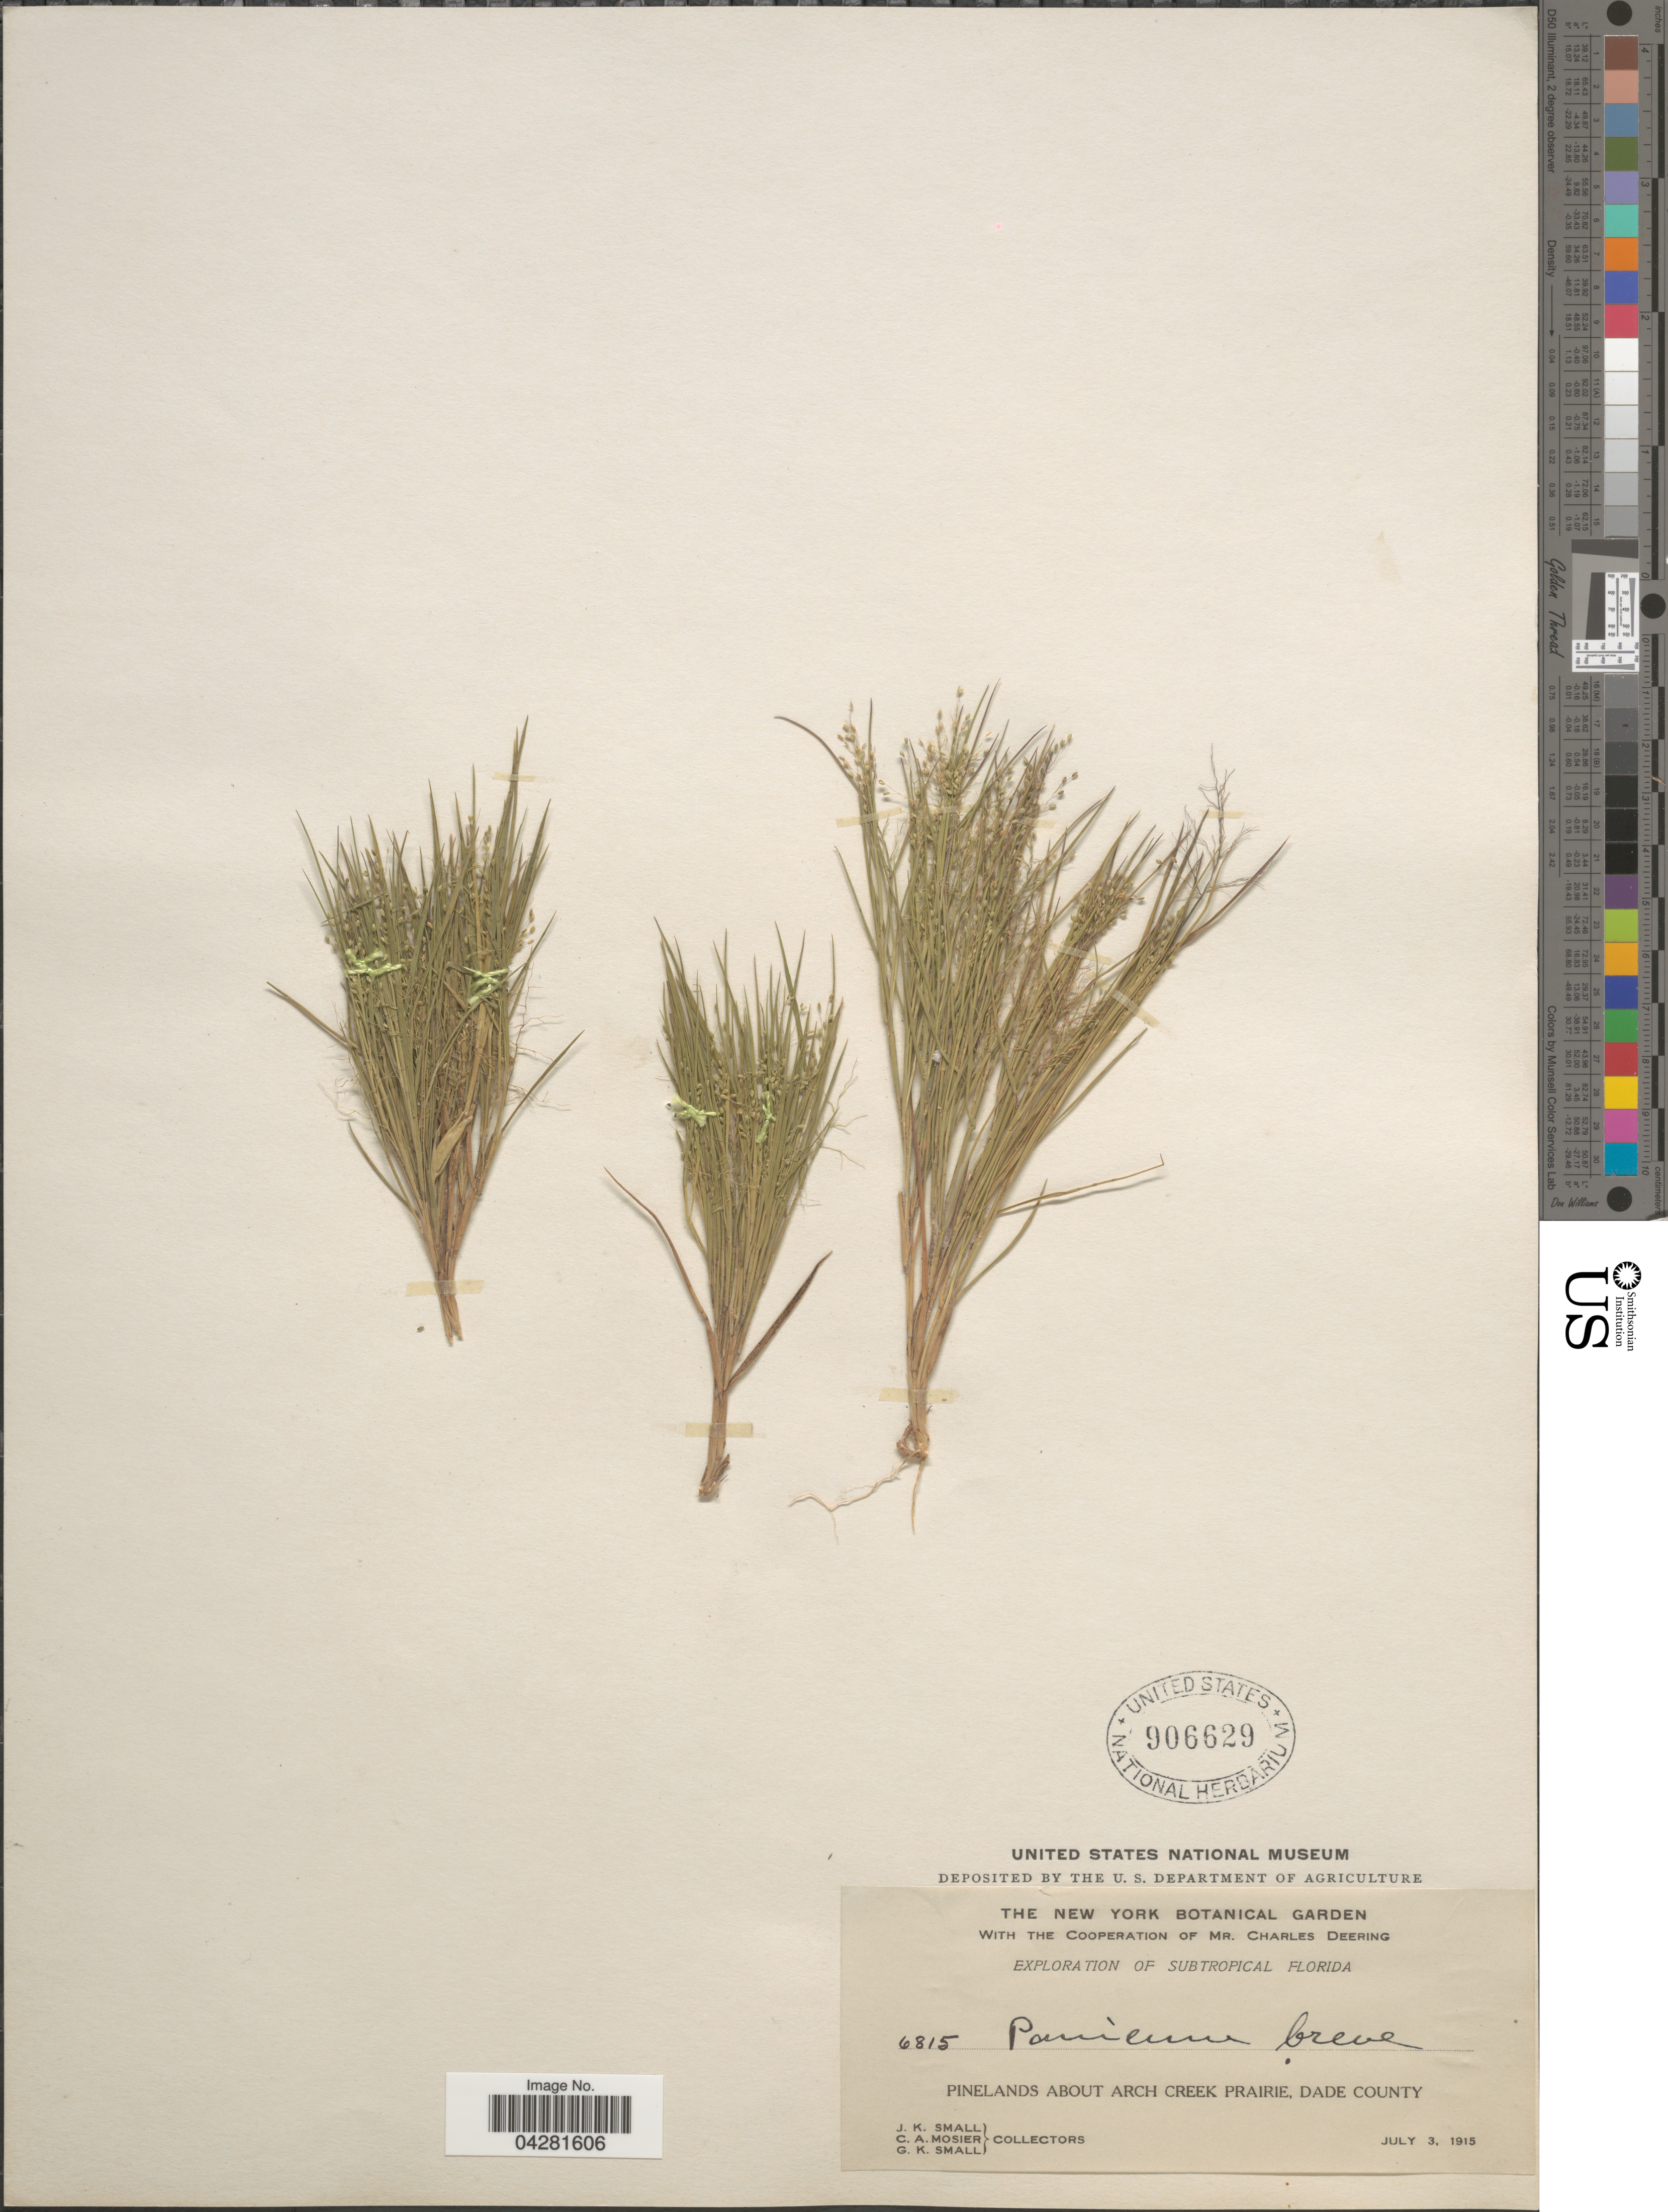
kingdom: Plantae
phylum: Tracheophyta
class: Liliopsida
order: Poales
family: Poaceae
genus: Dichanthelium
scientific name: Dichanthelium ensifolium var. breve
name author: (Hitchc. & Chase) B.F. Hansen & Wunderlin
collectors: J. K. Small, C. A. Mosier & G. K. Small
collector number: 6815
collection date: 1915-07-03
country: United States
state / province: Florida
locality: Exploration of Subtropical Florida. Pinelands about Arch Creek Prairie, Dade County.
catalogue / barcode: US 906629